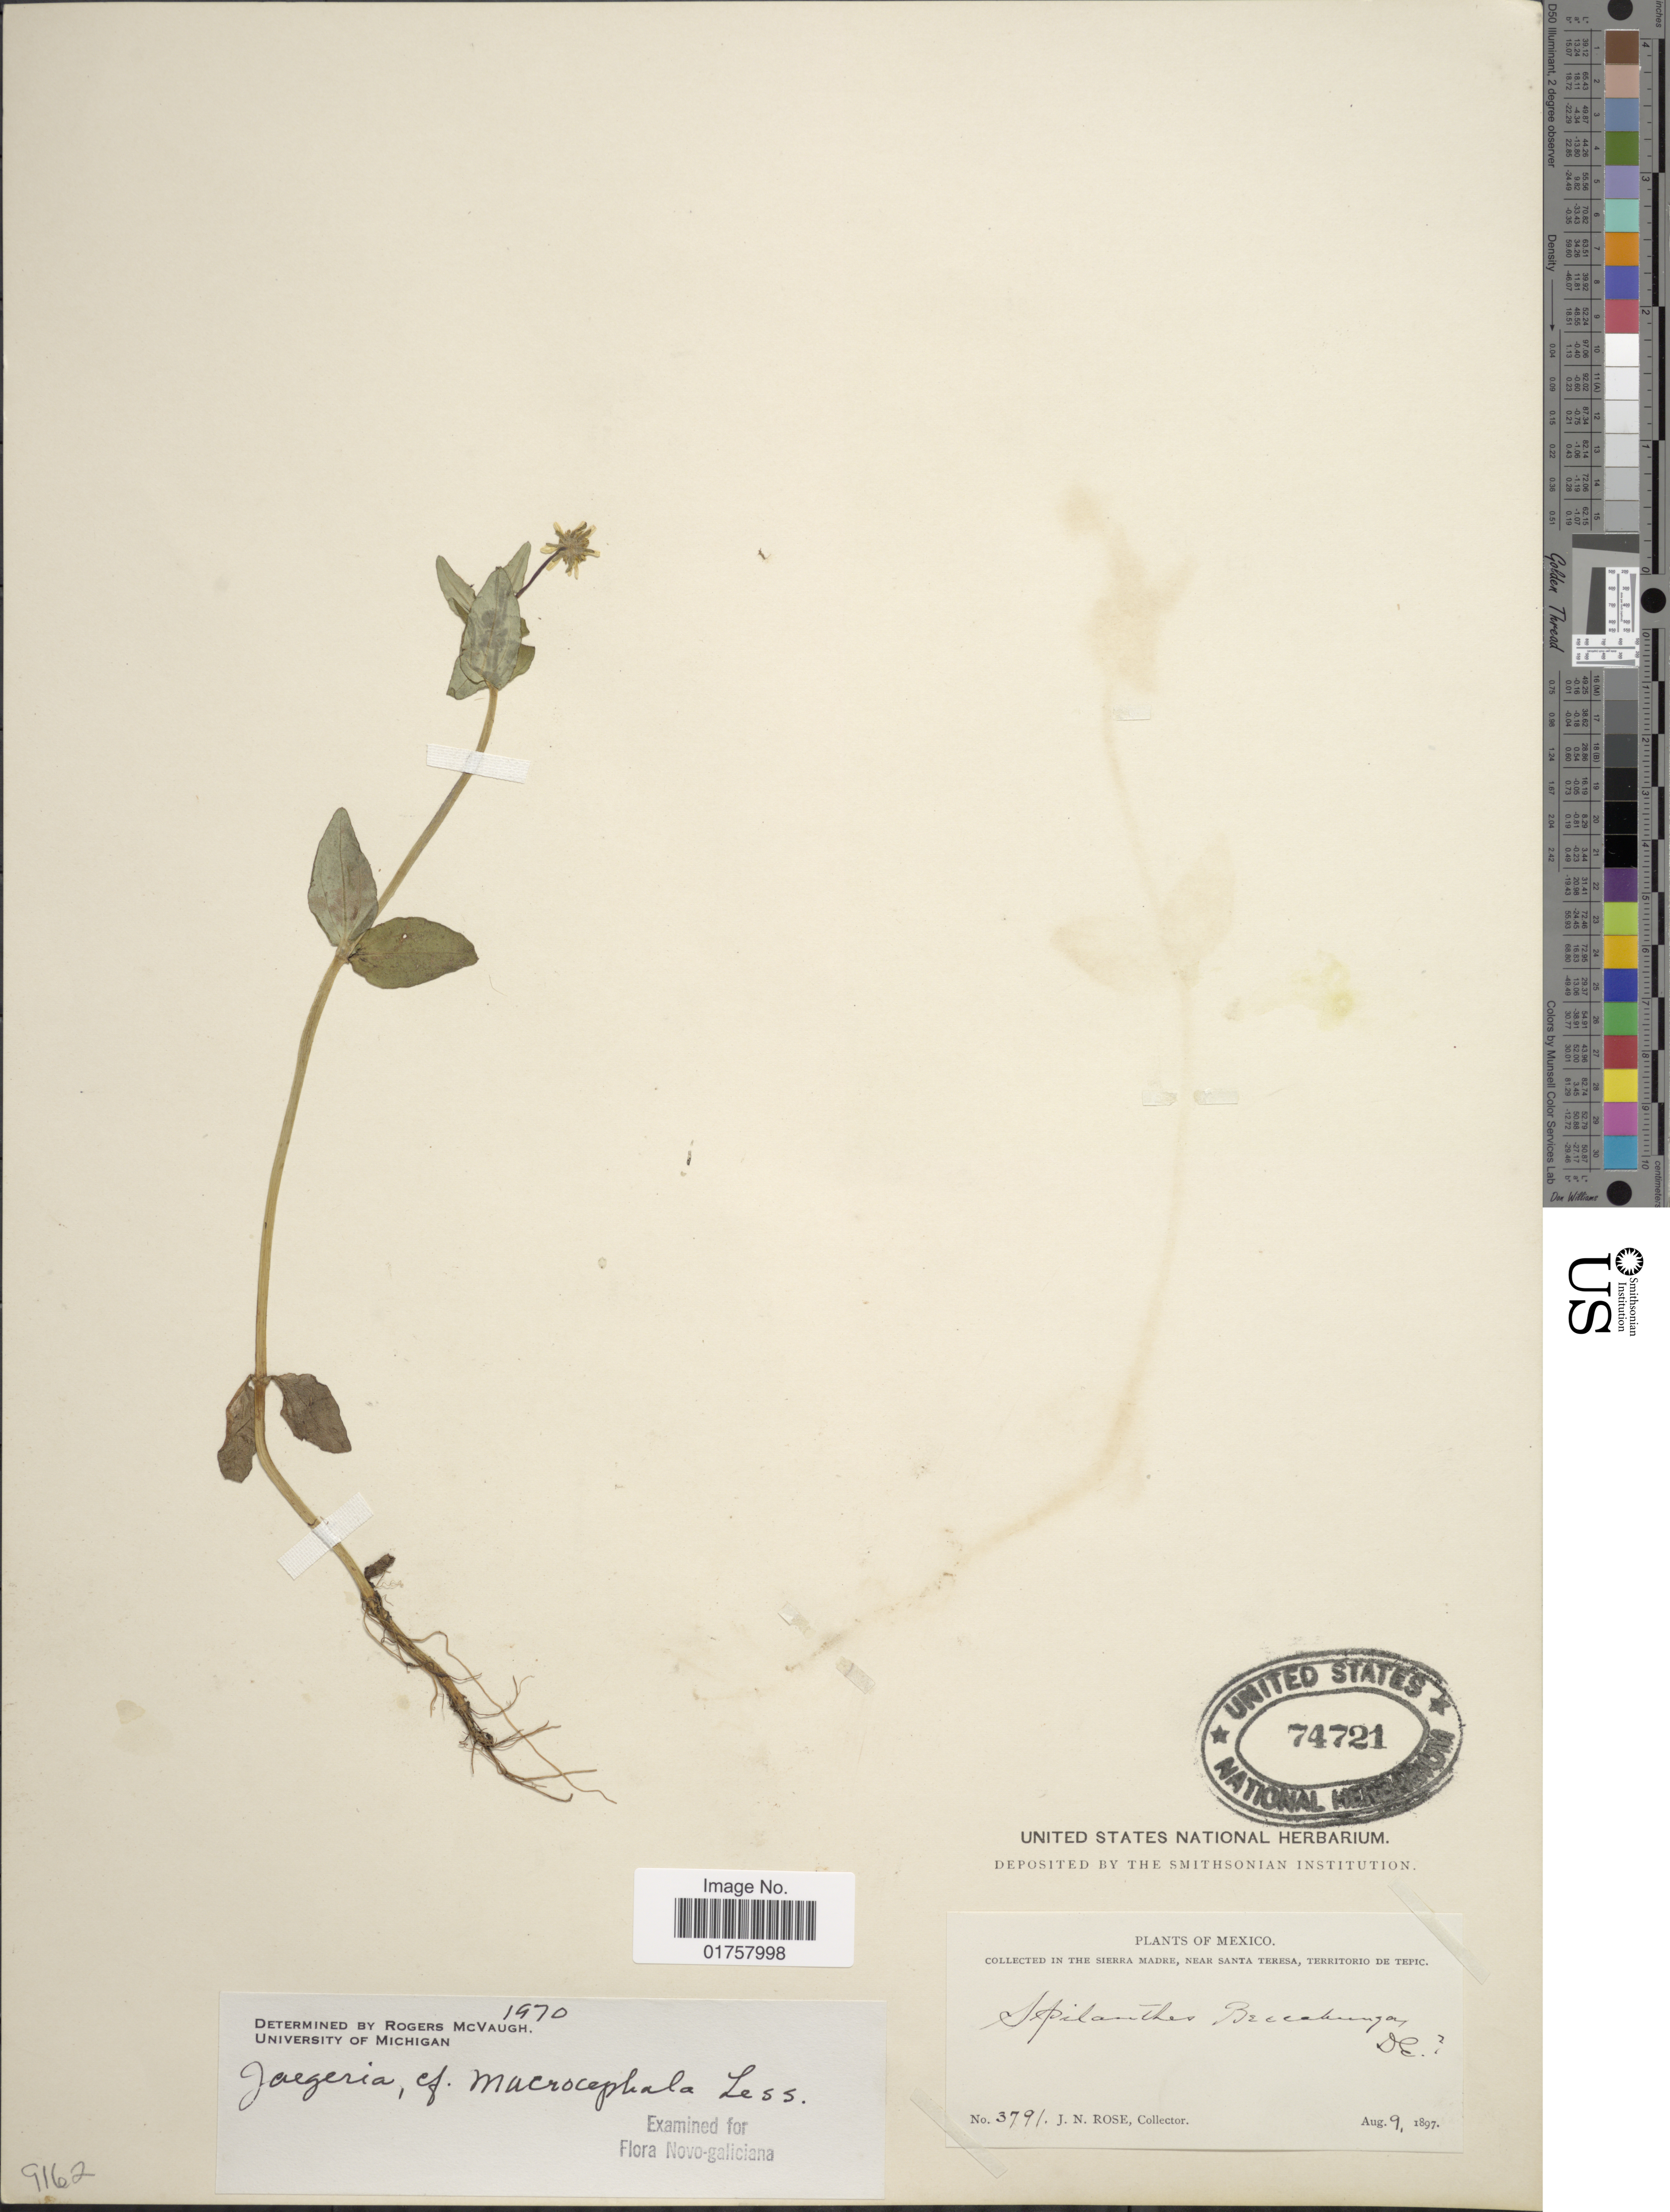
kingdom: Plantae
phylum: Tracheophyta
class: Magnoliopsida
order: Asterales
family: Asteraceae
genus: Jaegeria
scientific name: Jaegeria macrocephala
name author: Less.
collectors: J. N. Rose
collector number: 3791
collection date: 1897-08-09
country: Mexico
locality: Sierra Madre, near Santa Teresa, Territorio de Tepic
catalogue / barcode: US 74721